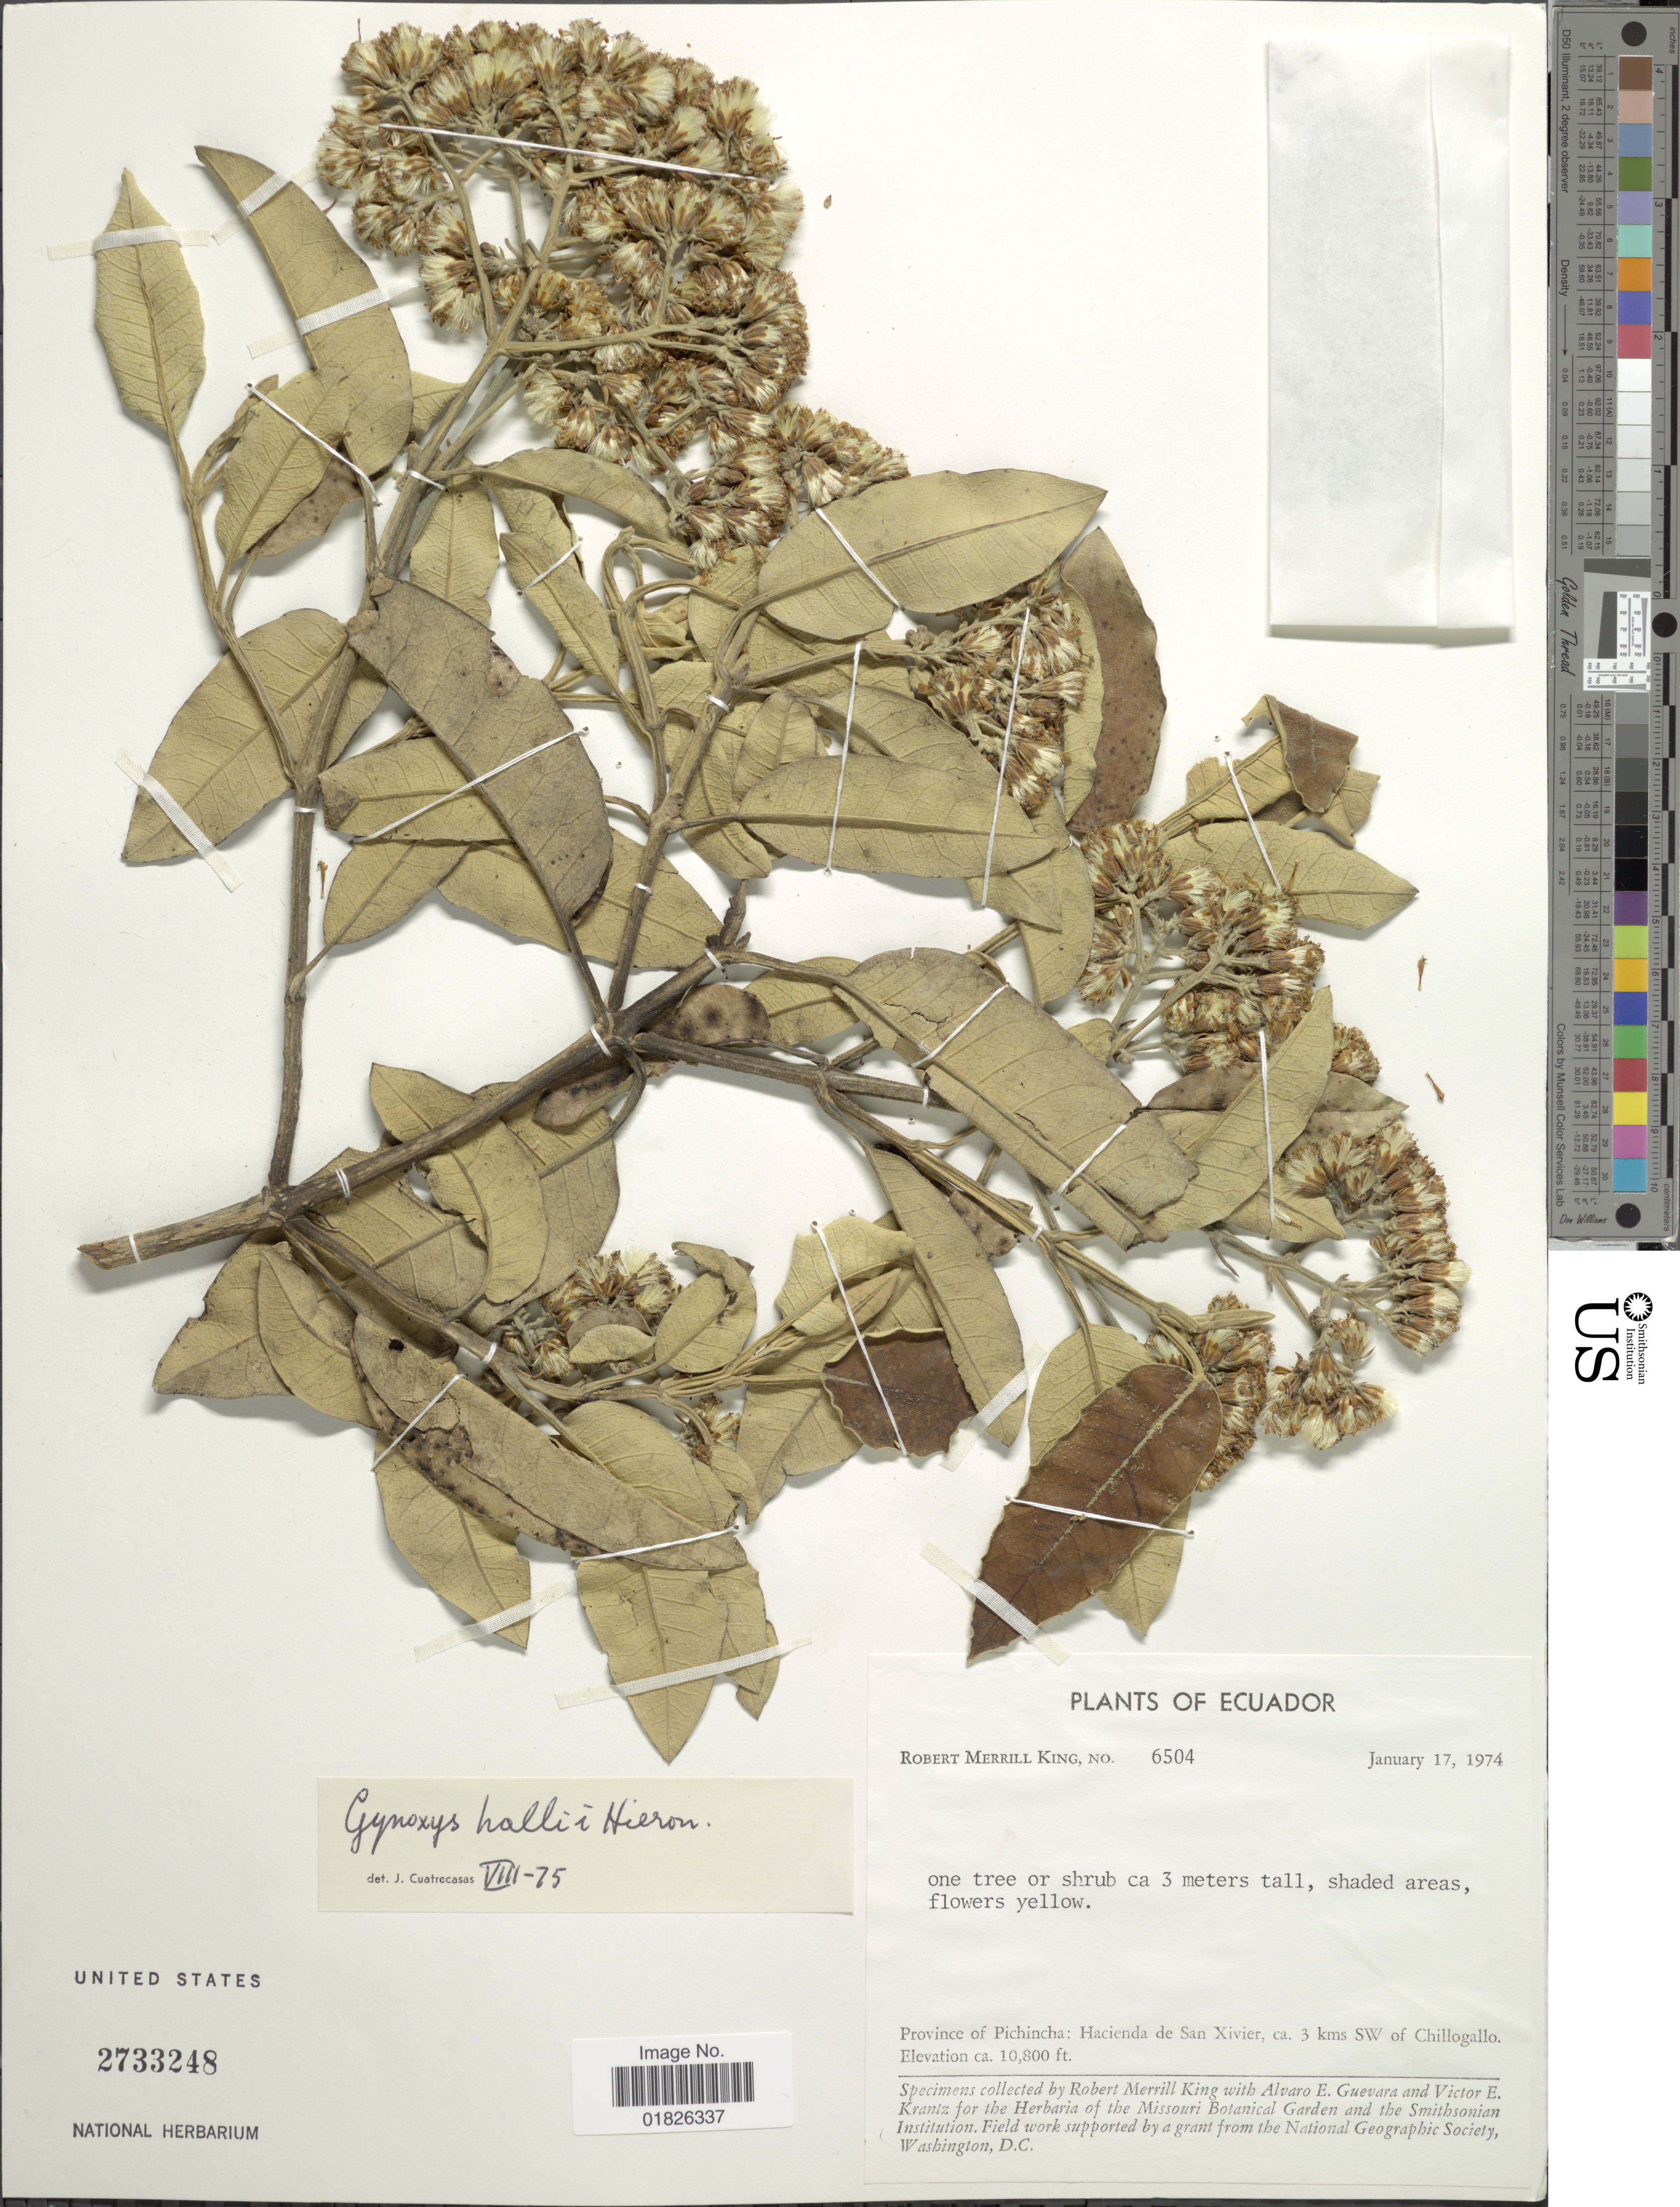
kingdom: Plantae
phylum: Tracheophyta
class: Magnoliopsida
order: Asterales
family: Asteraceae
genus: Gynoxys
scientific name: Gynoxys hallii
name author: Cass.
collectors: R. M. King, A. E. Guevara & V. Krantz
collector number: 6504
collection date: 1974-01-17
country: Ecuador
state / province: Pichincha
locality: Hacienda de San Xivier, ca. 3 kms SW of Chillogallo.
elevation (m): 3292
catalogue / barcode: US 2733248